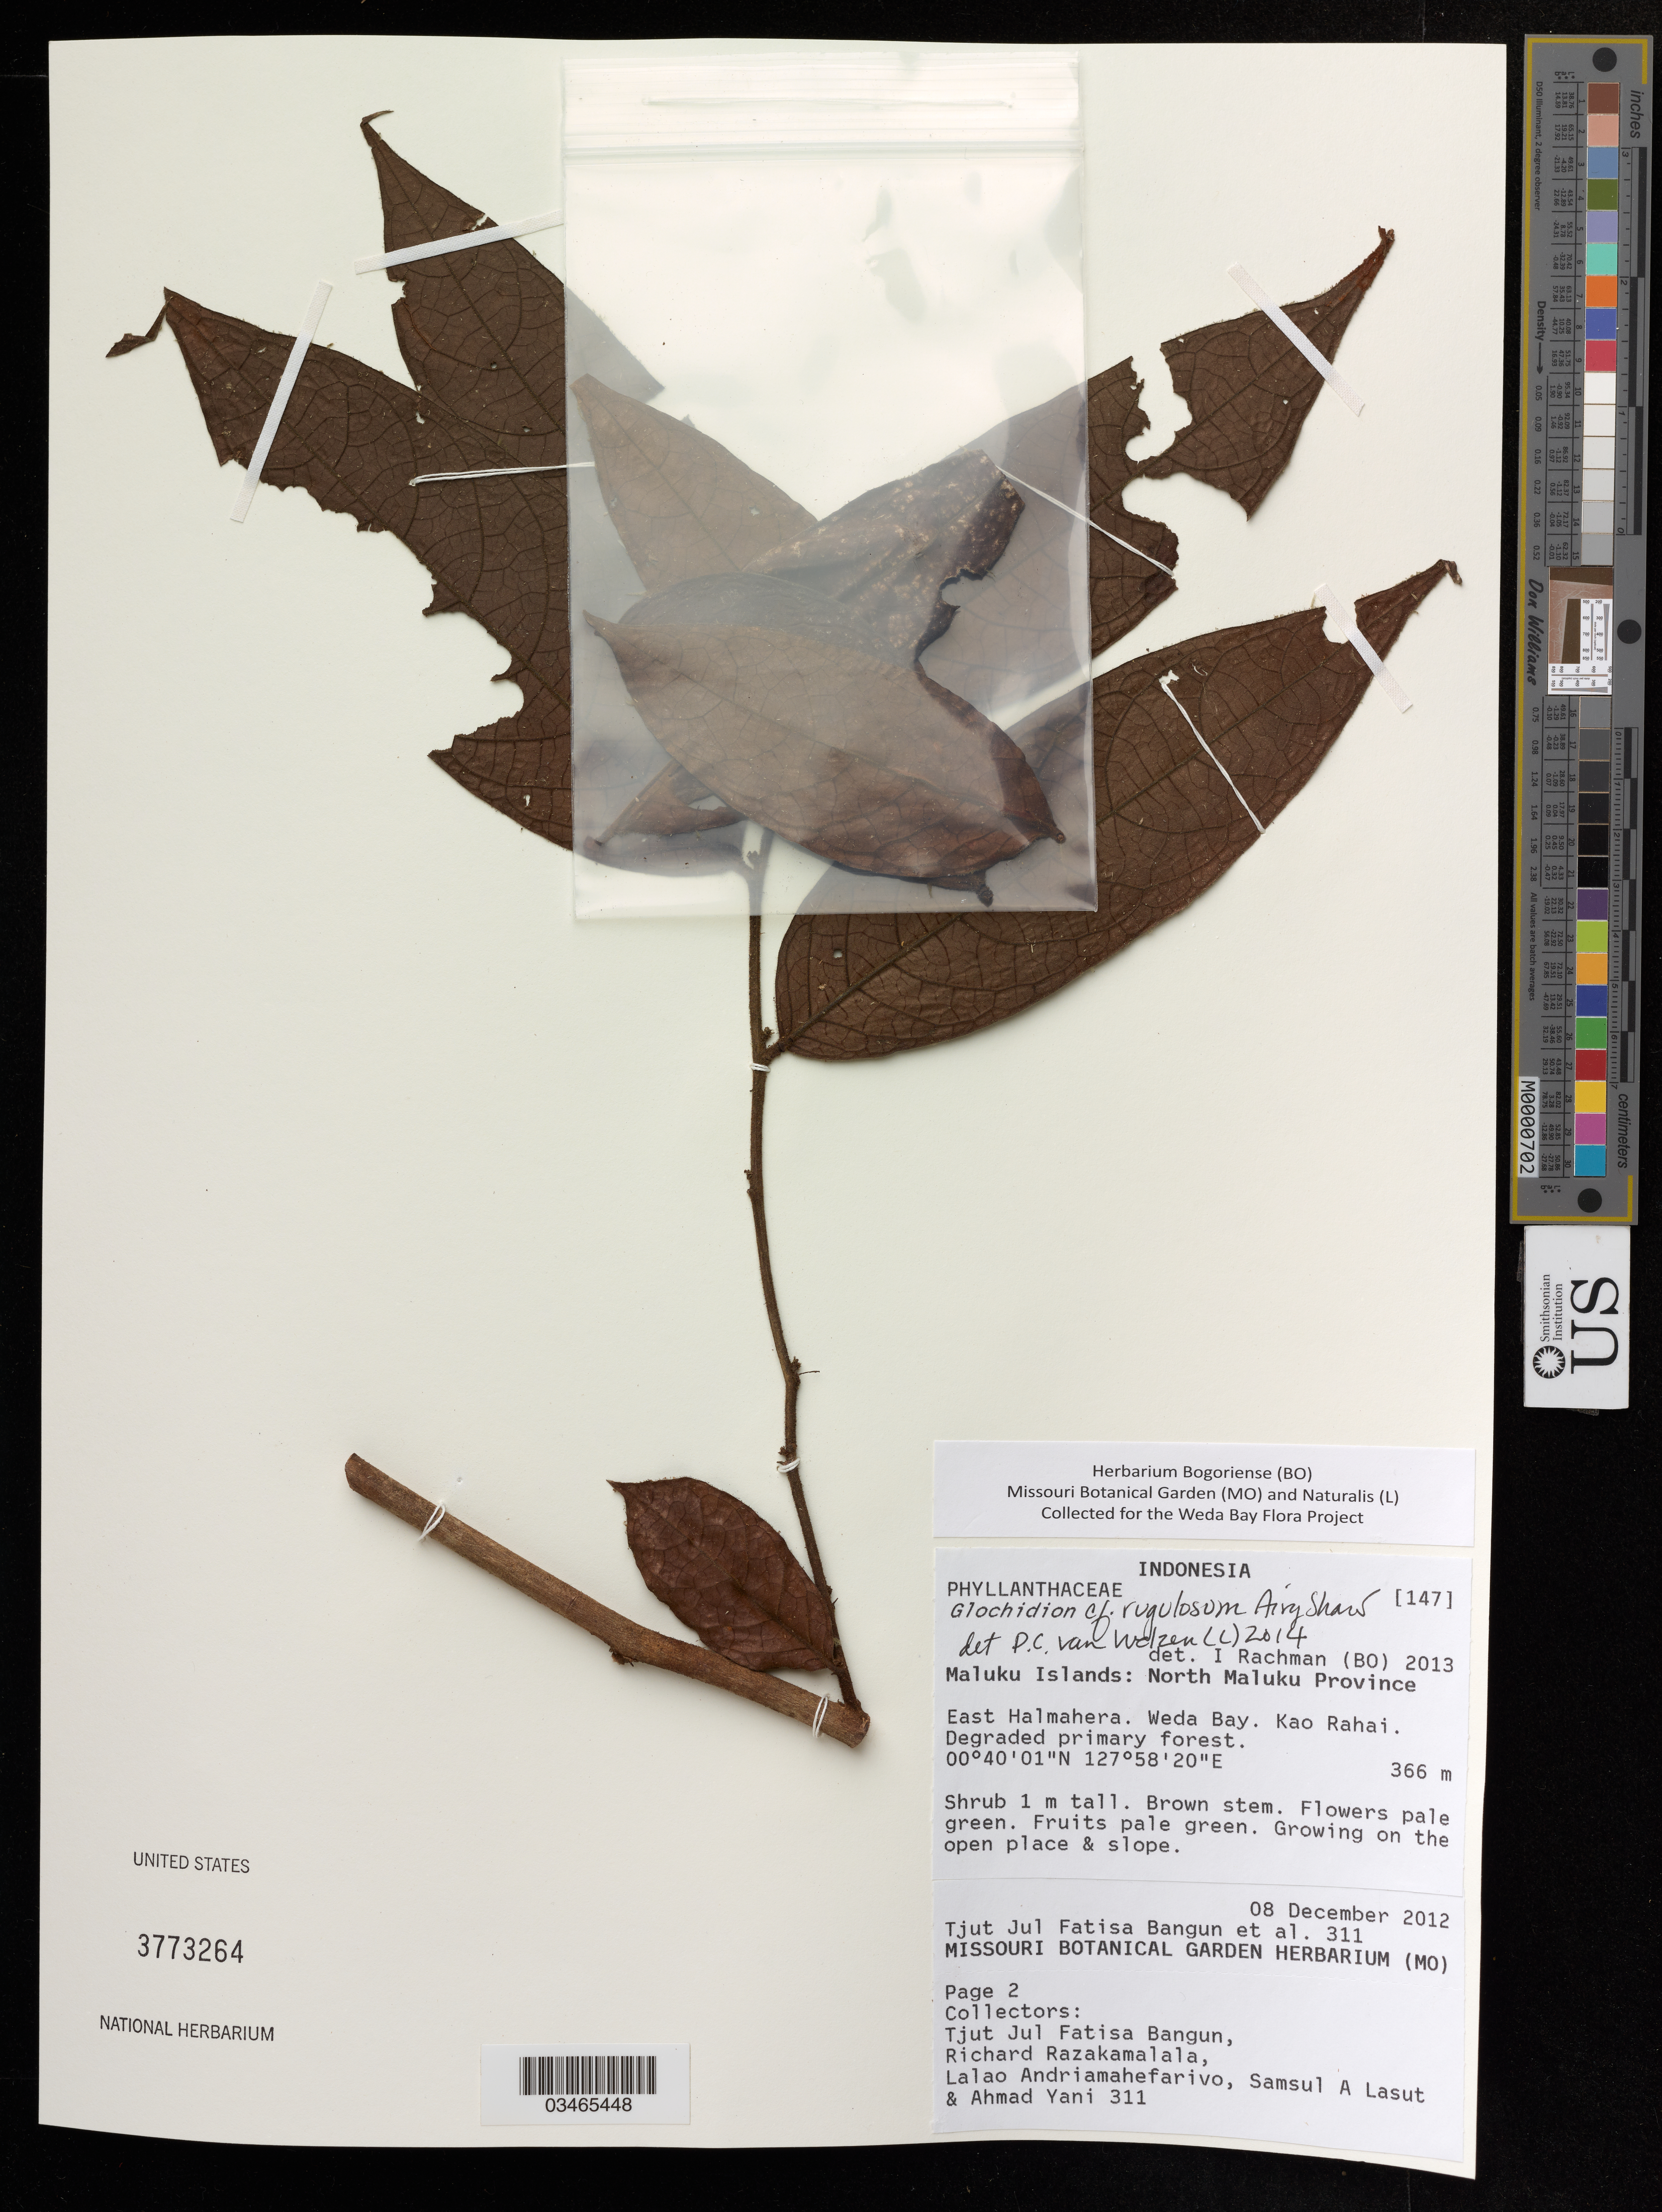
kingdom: Plantae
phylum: Tracheophyta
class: Magnoliopsida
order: Malpighiales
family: Phyllanthaceae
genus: Glochidion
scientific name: Glochidion rugulosum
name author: Airy Shaw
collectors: T. Bangun, R. Razakamalala & S. Lasut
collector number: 311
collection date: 2012-12-08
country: Indonesia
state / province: Maluku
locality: Maluku Islands: North Maluku Province, East Halmahera. Weda Bay. Kao Rahai.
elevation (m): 366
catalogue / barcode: US 3773264